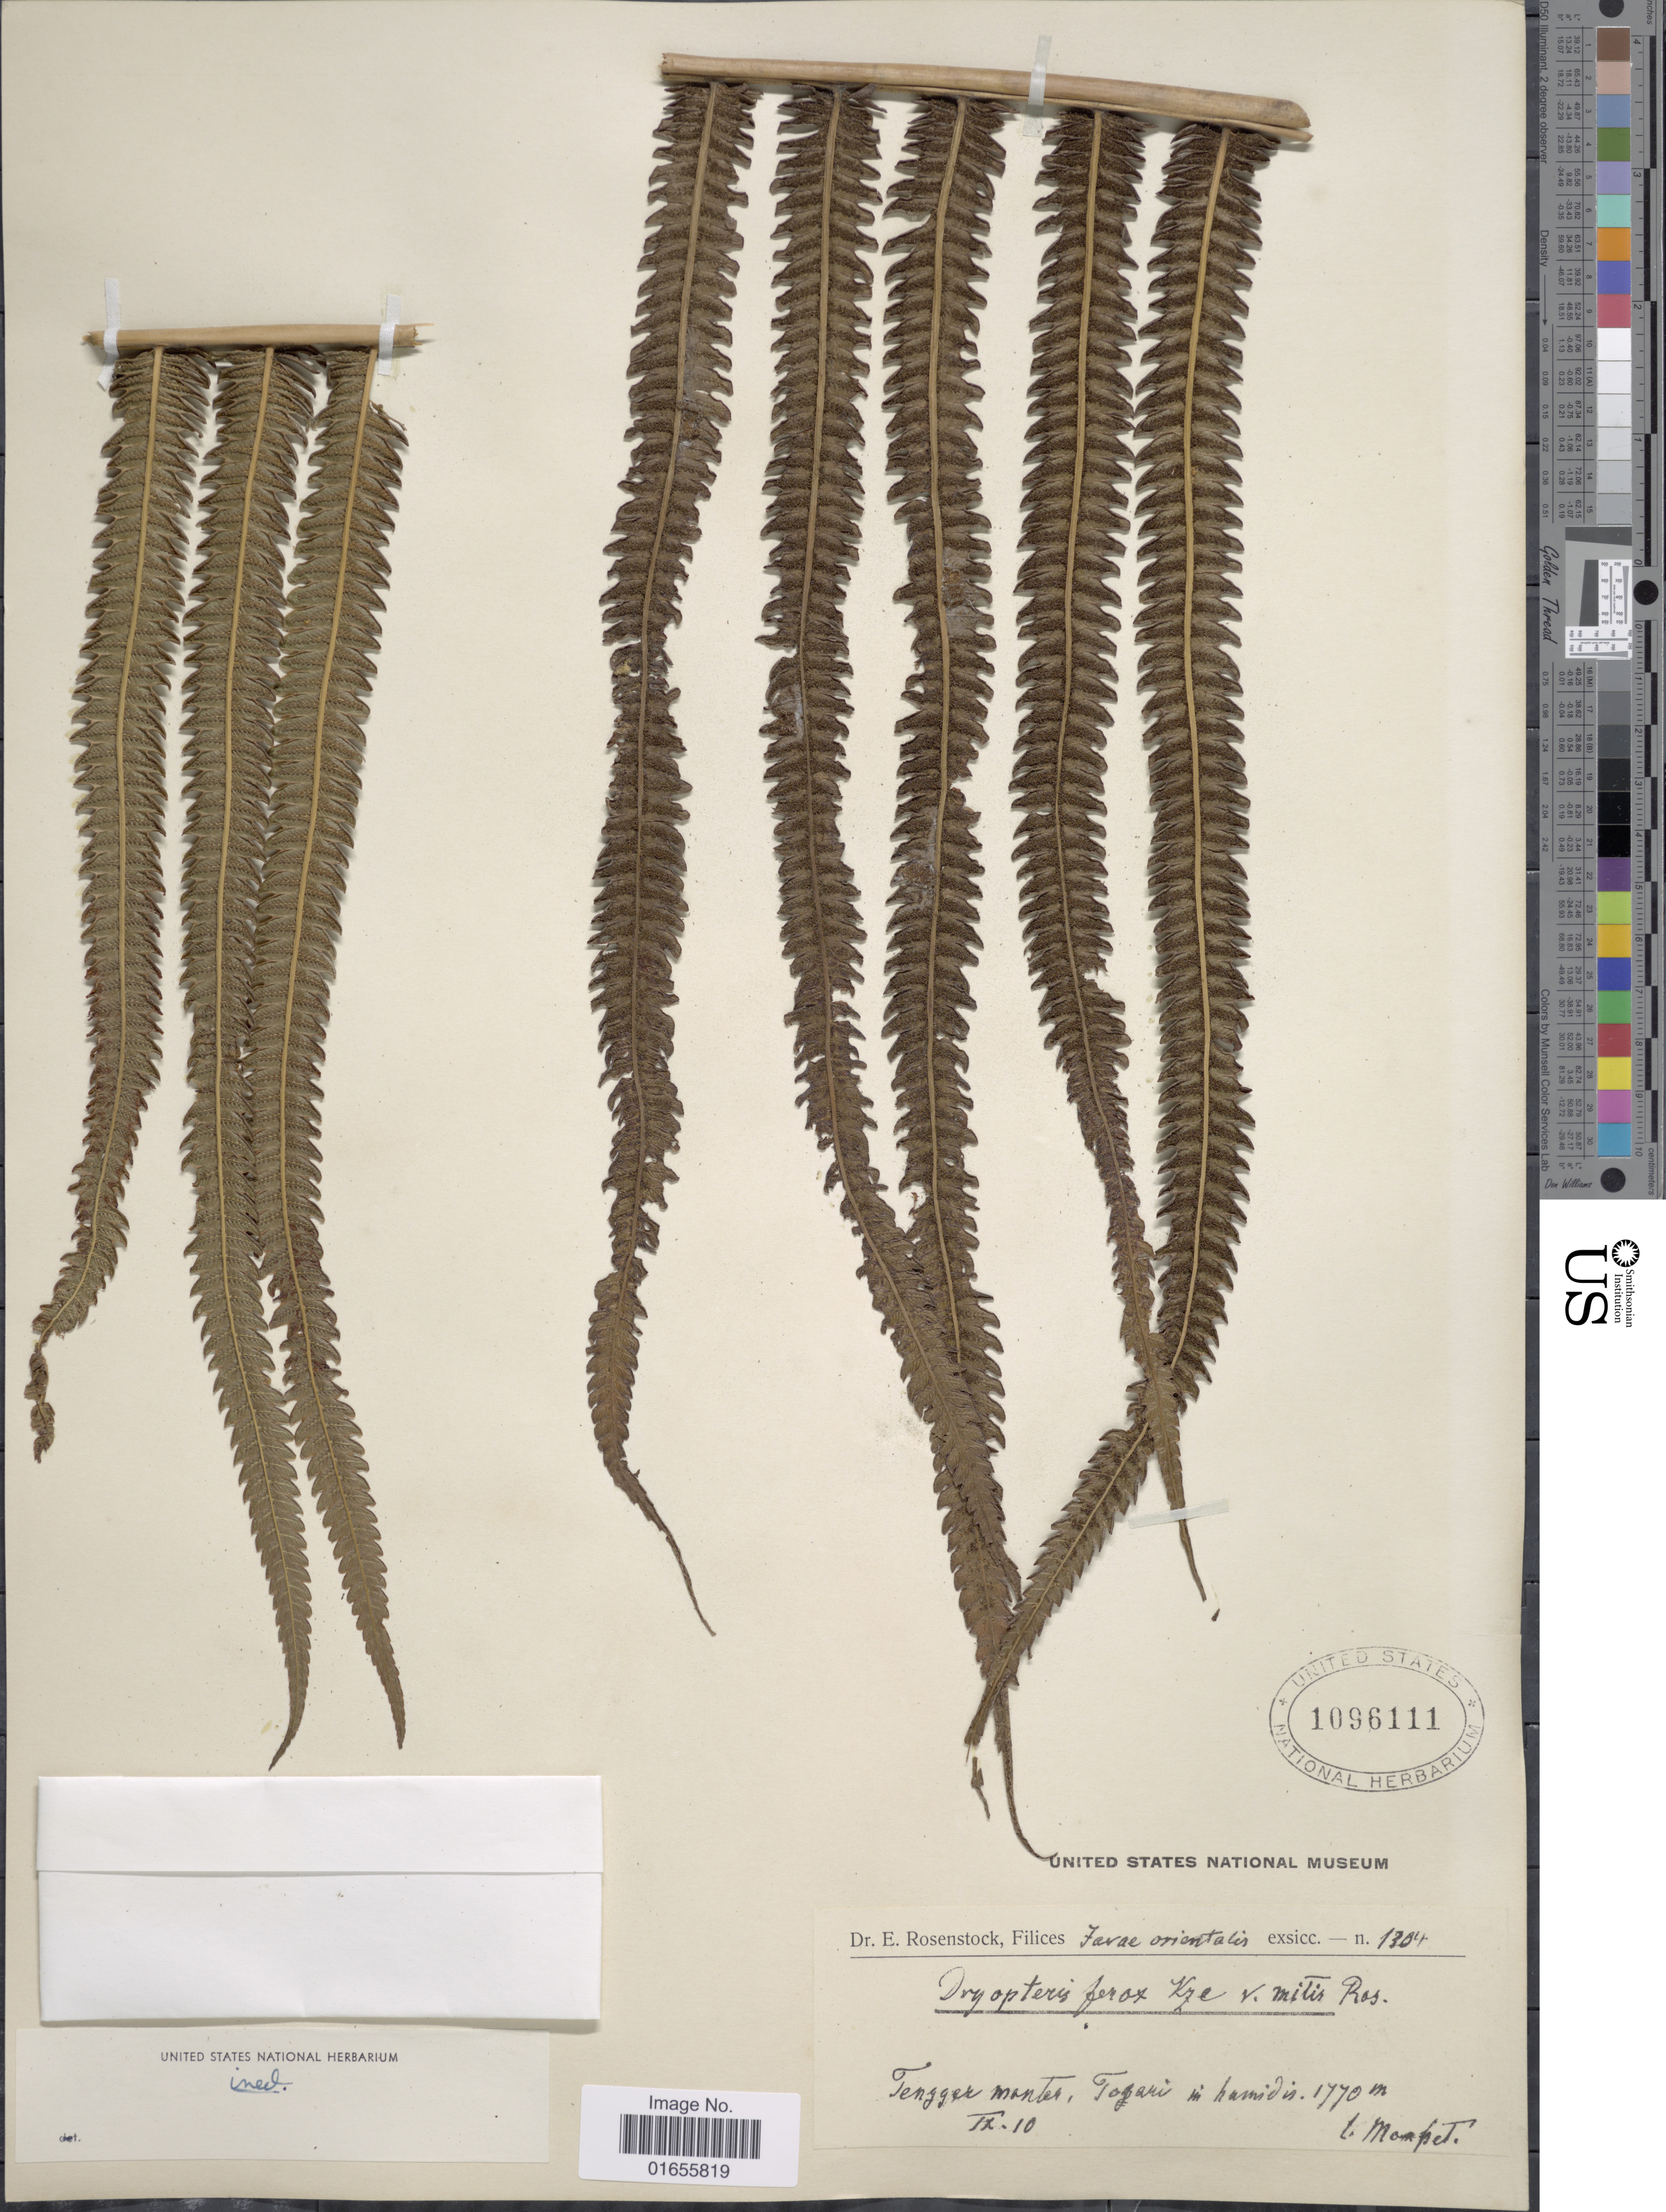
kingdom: Plantae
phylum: Tracheophyta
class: Polypodiopsida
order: Polypodiales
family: Thelypteridaceae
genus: Chingia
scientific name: Chingia ferox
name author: (Blume) Holttum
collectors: Monpet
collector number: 1304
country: Indonesia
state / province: Java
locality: Tengger Montes, Togari in humid [interpreted]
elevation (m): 1770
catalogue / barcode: US 1096111